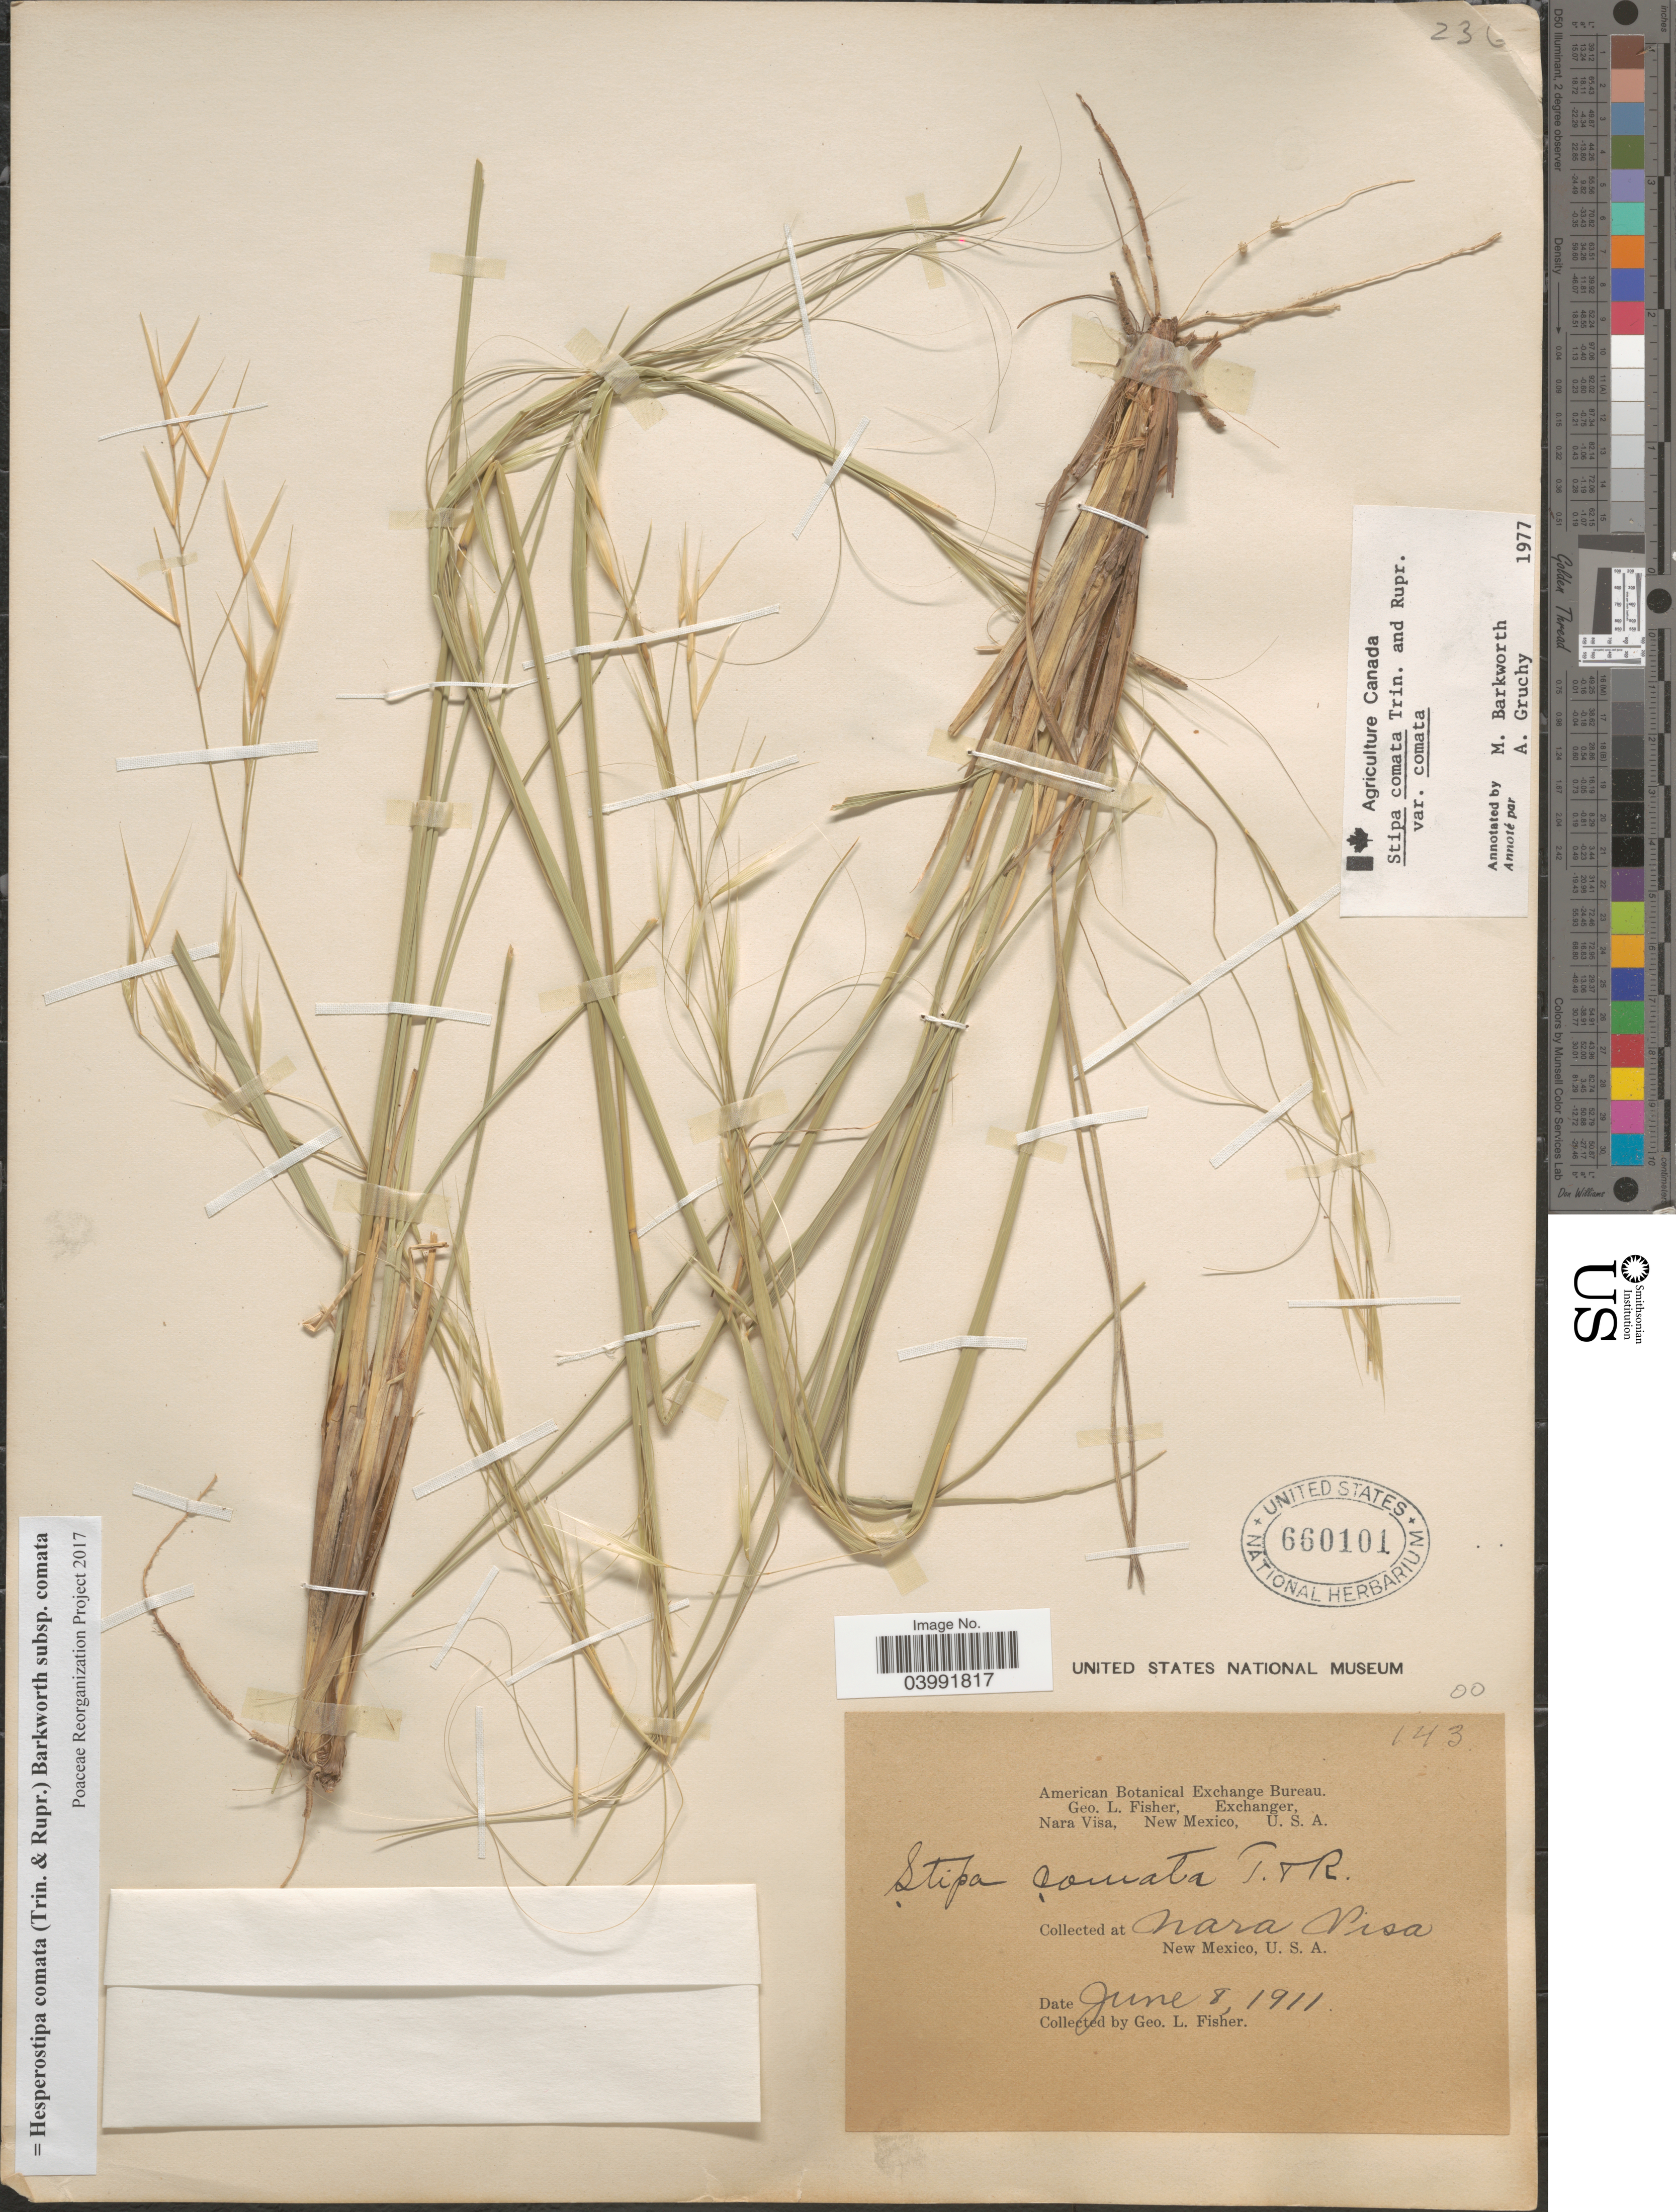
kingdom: Plantae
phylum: Tracheophyta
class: Liliopsida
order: Poales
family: Poaceae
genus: Hesperostipa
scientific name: Hesperostipa comata subsp. comata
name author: (Trin. & Rupr.) Barkworth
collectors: G. L. Fisher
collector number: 143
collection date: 1911-06-08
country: United States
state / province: New Mexico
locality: Nara Visa.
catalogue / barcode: US 660101